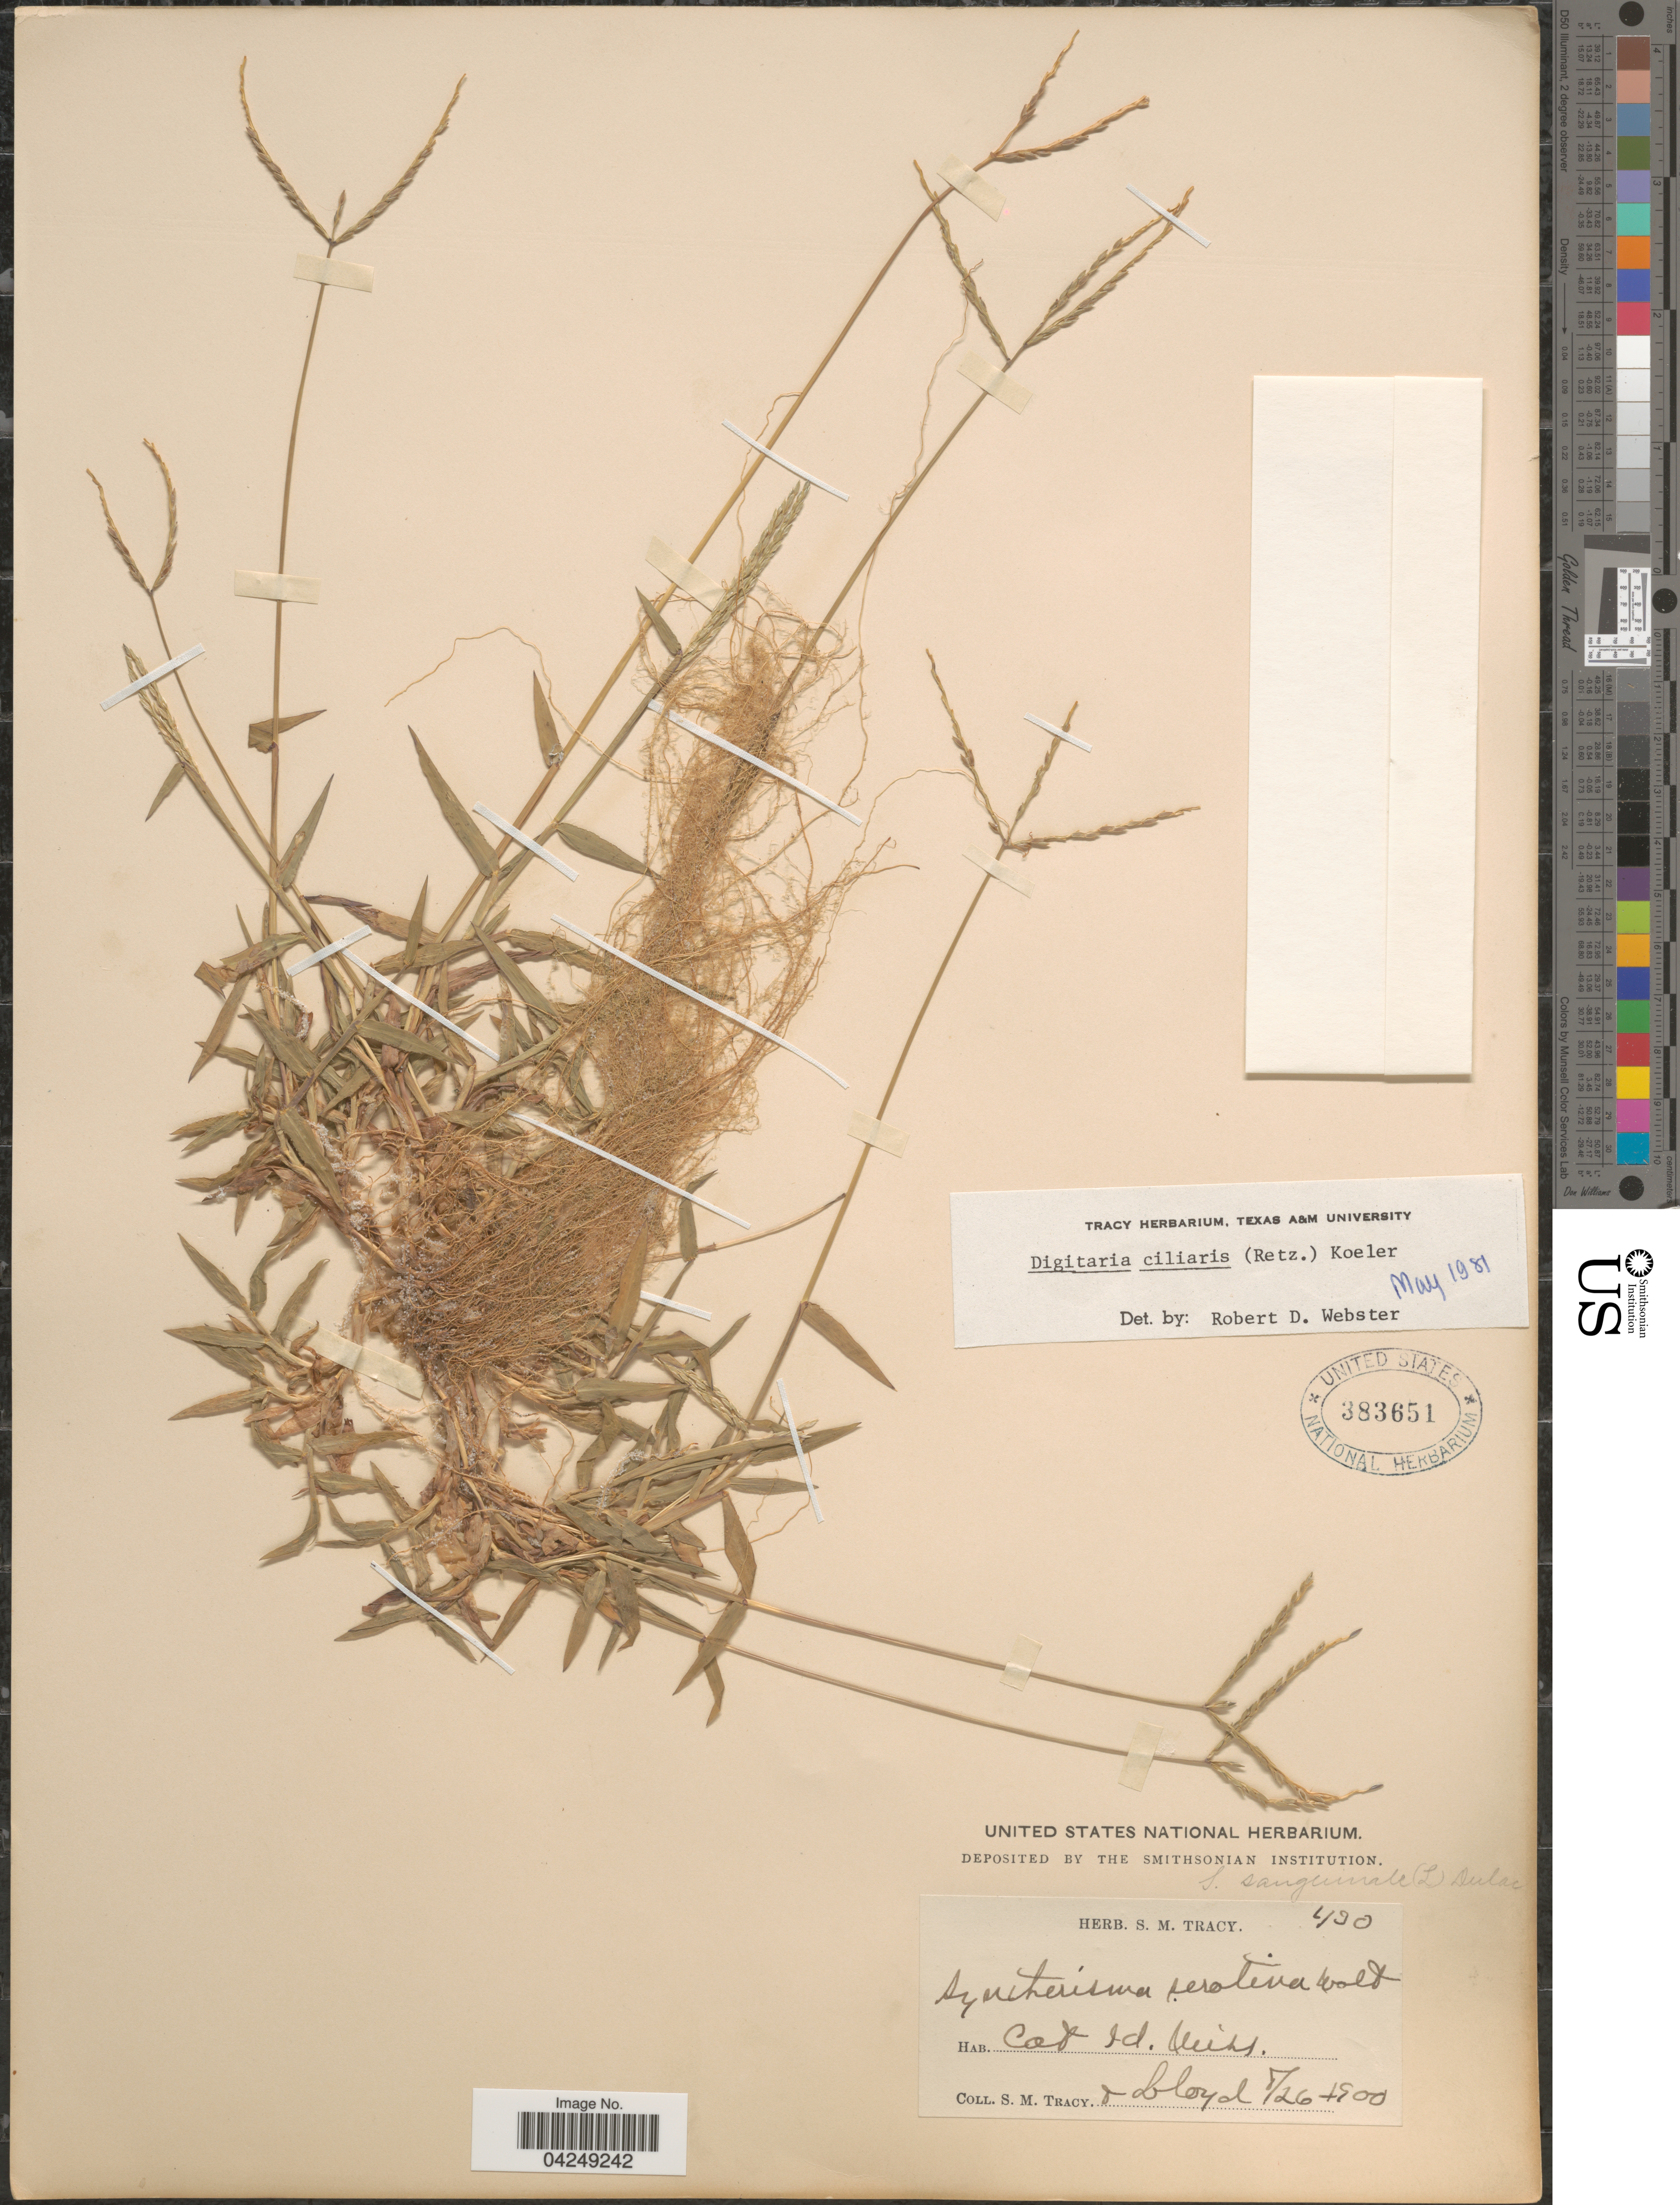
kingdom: Plantae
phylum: Tracheophyta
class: Liliopsida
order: Poales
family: Poaceae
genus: Digitaria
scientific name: Digitaria ciliaris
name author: (Retz.) Koeler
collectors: S. M. Tracy & -- Lloyd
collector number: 490*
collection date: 1900-08-26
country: United States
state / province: Mississippi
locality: Cat Id.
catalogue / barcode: US 383651